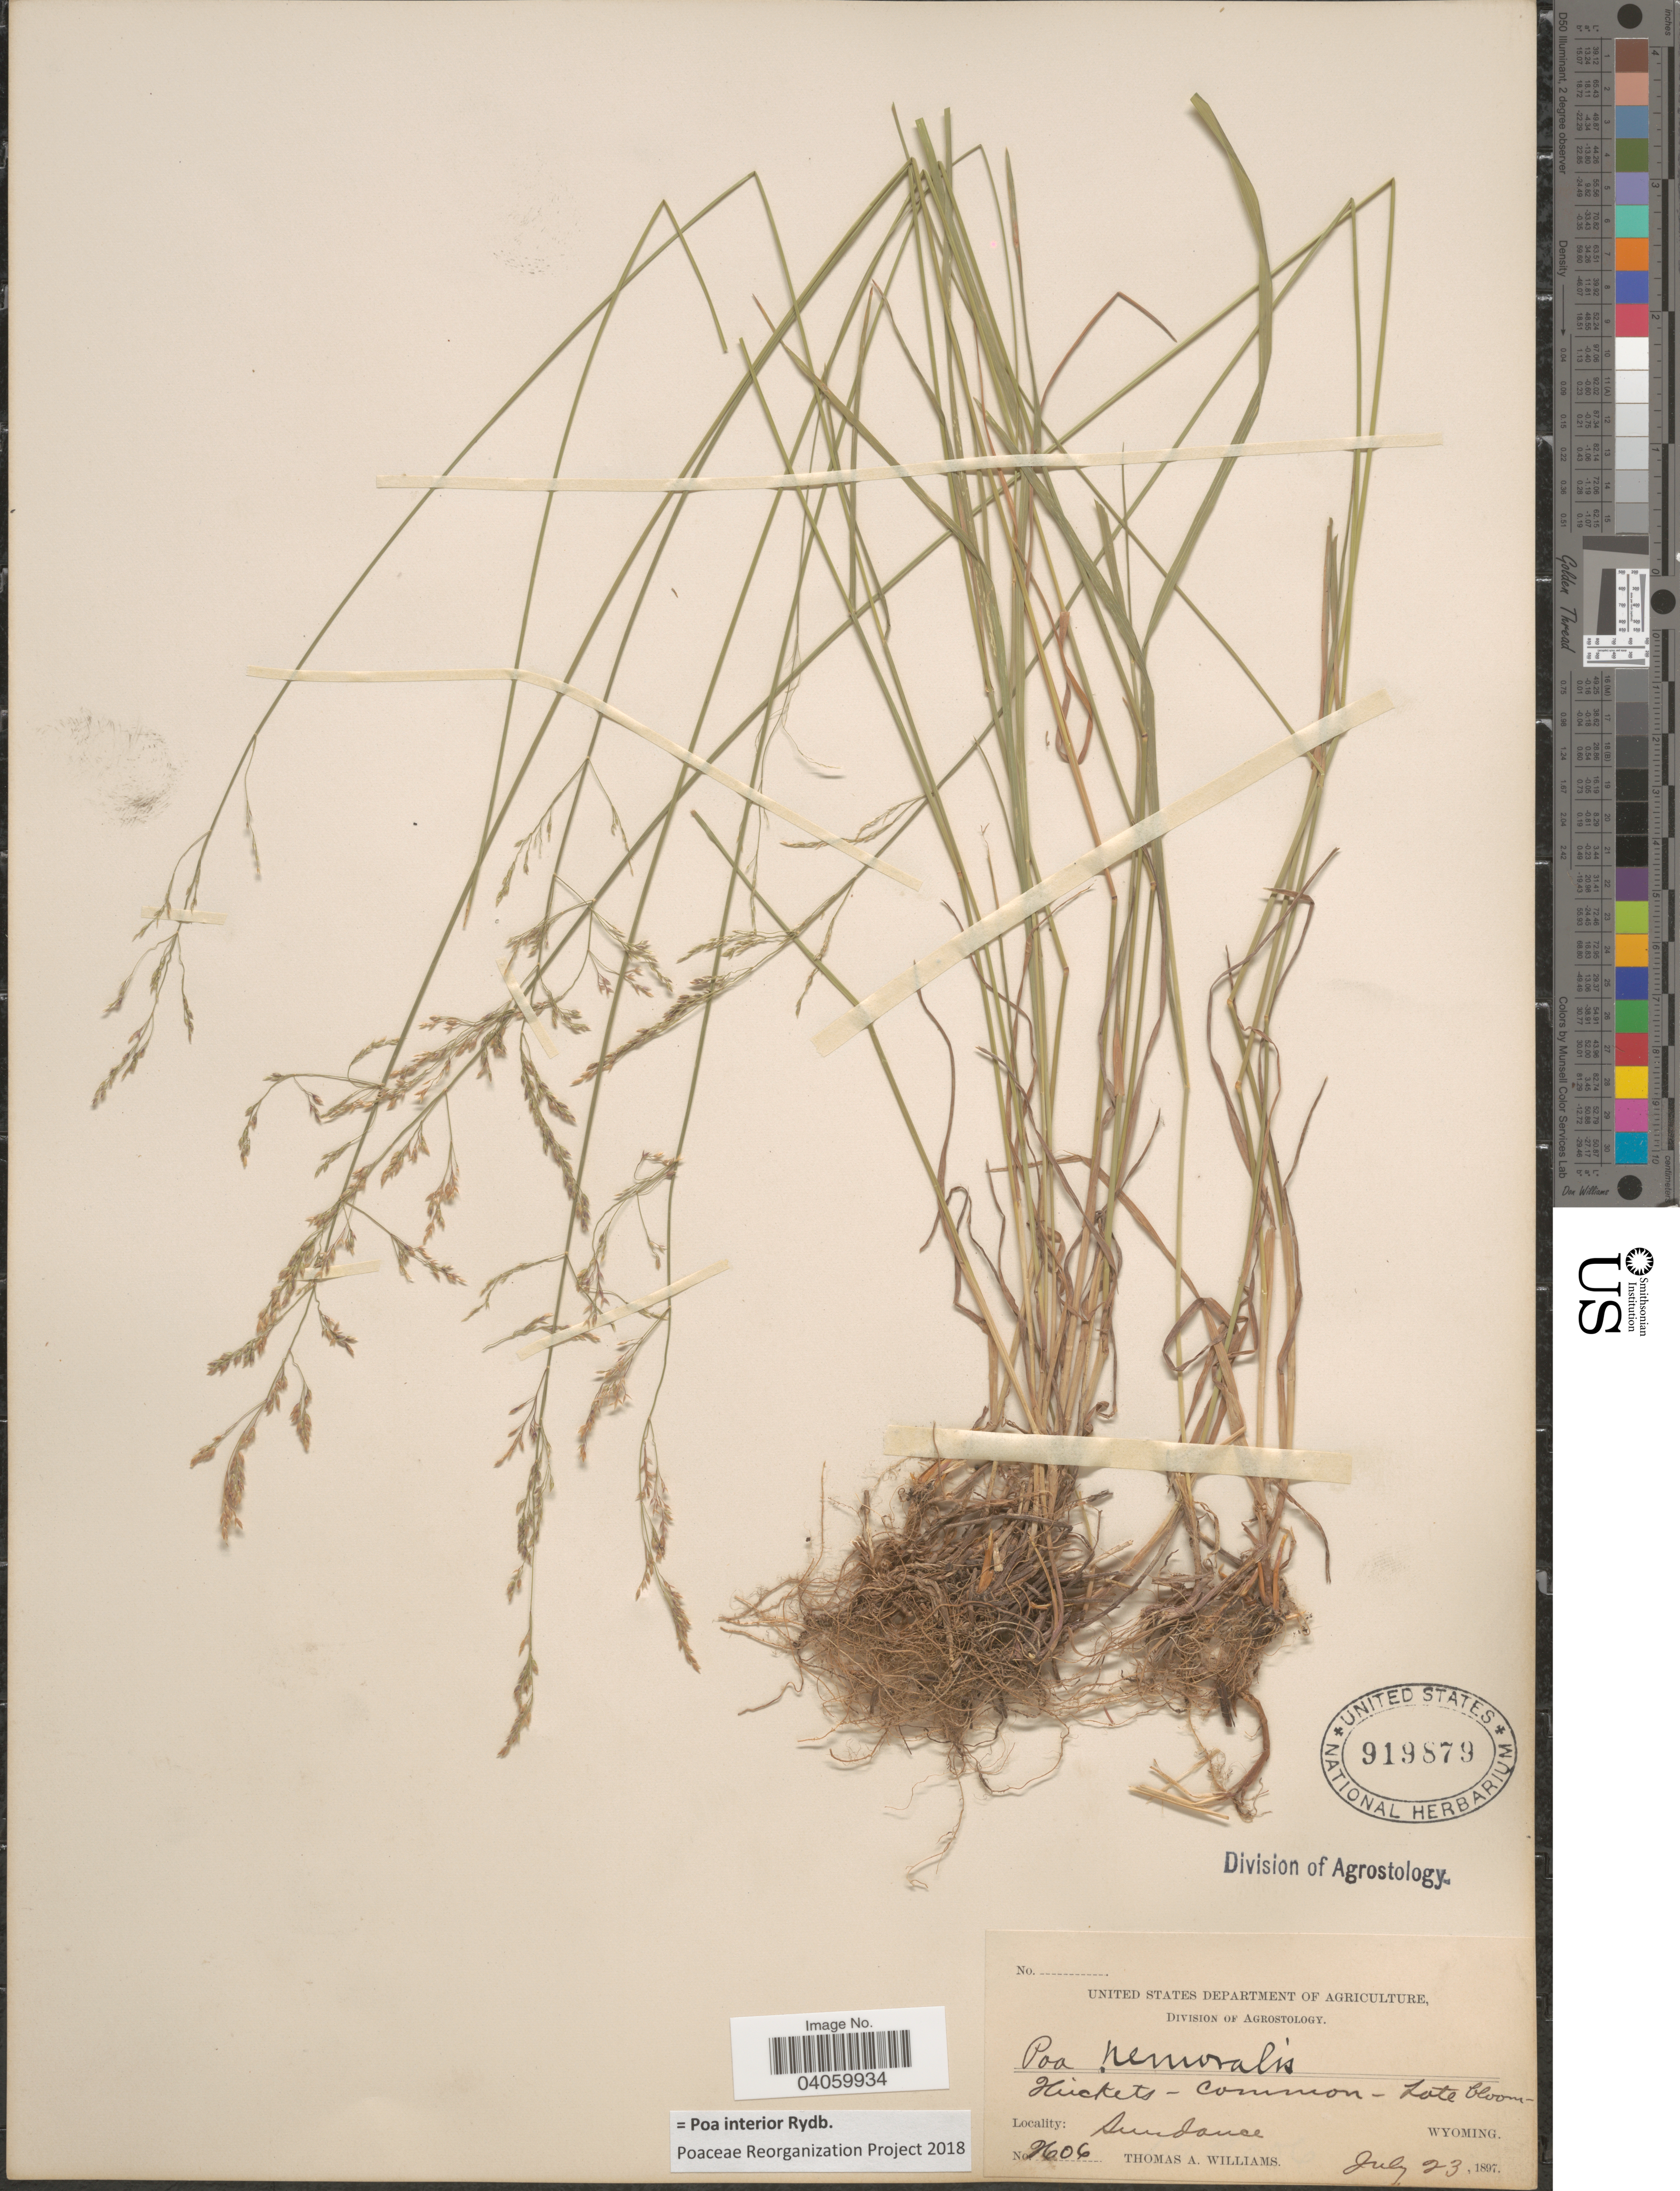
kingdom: Plantae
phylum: Tracheophyta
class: Liliopsida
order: Poales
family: Poaceae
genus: Poa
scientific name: Poa interior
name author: Rydb.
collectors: T. A. Williams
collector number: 2606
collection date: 1897-07-23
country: United States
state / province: Wyoming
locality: Sundance.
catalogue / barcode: US 919879